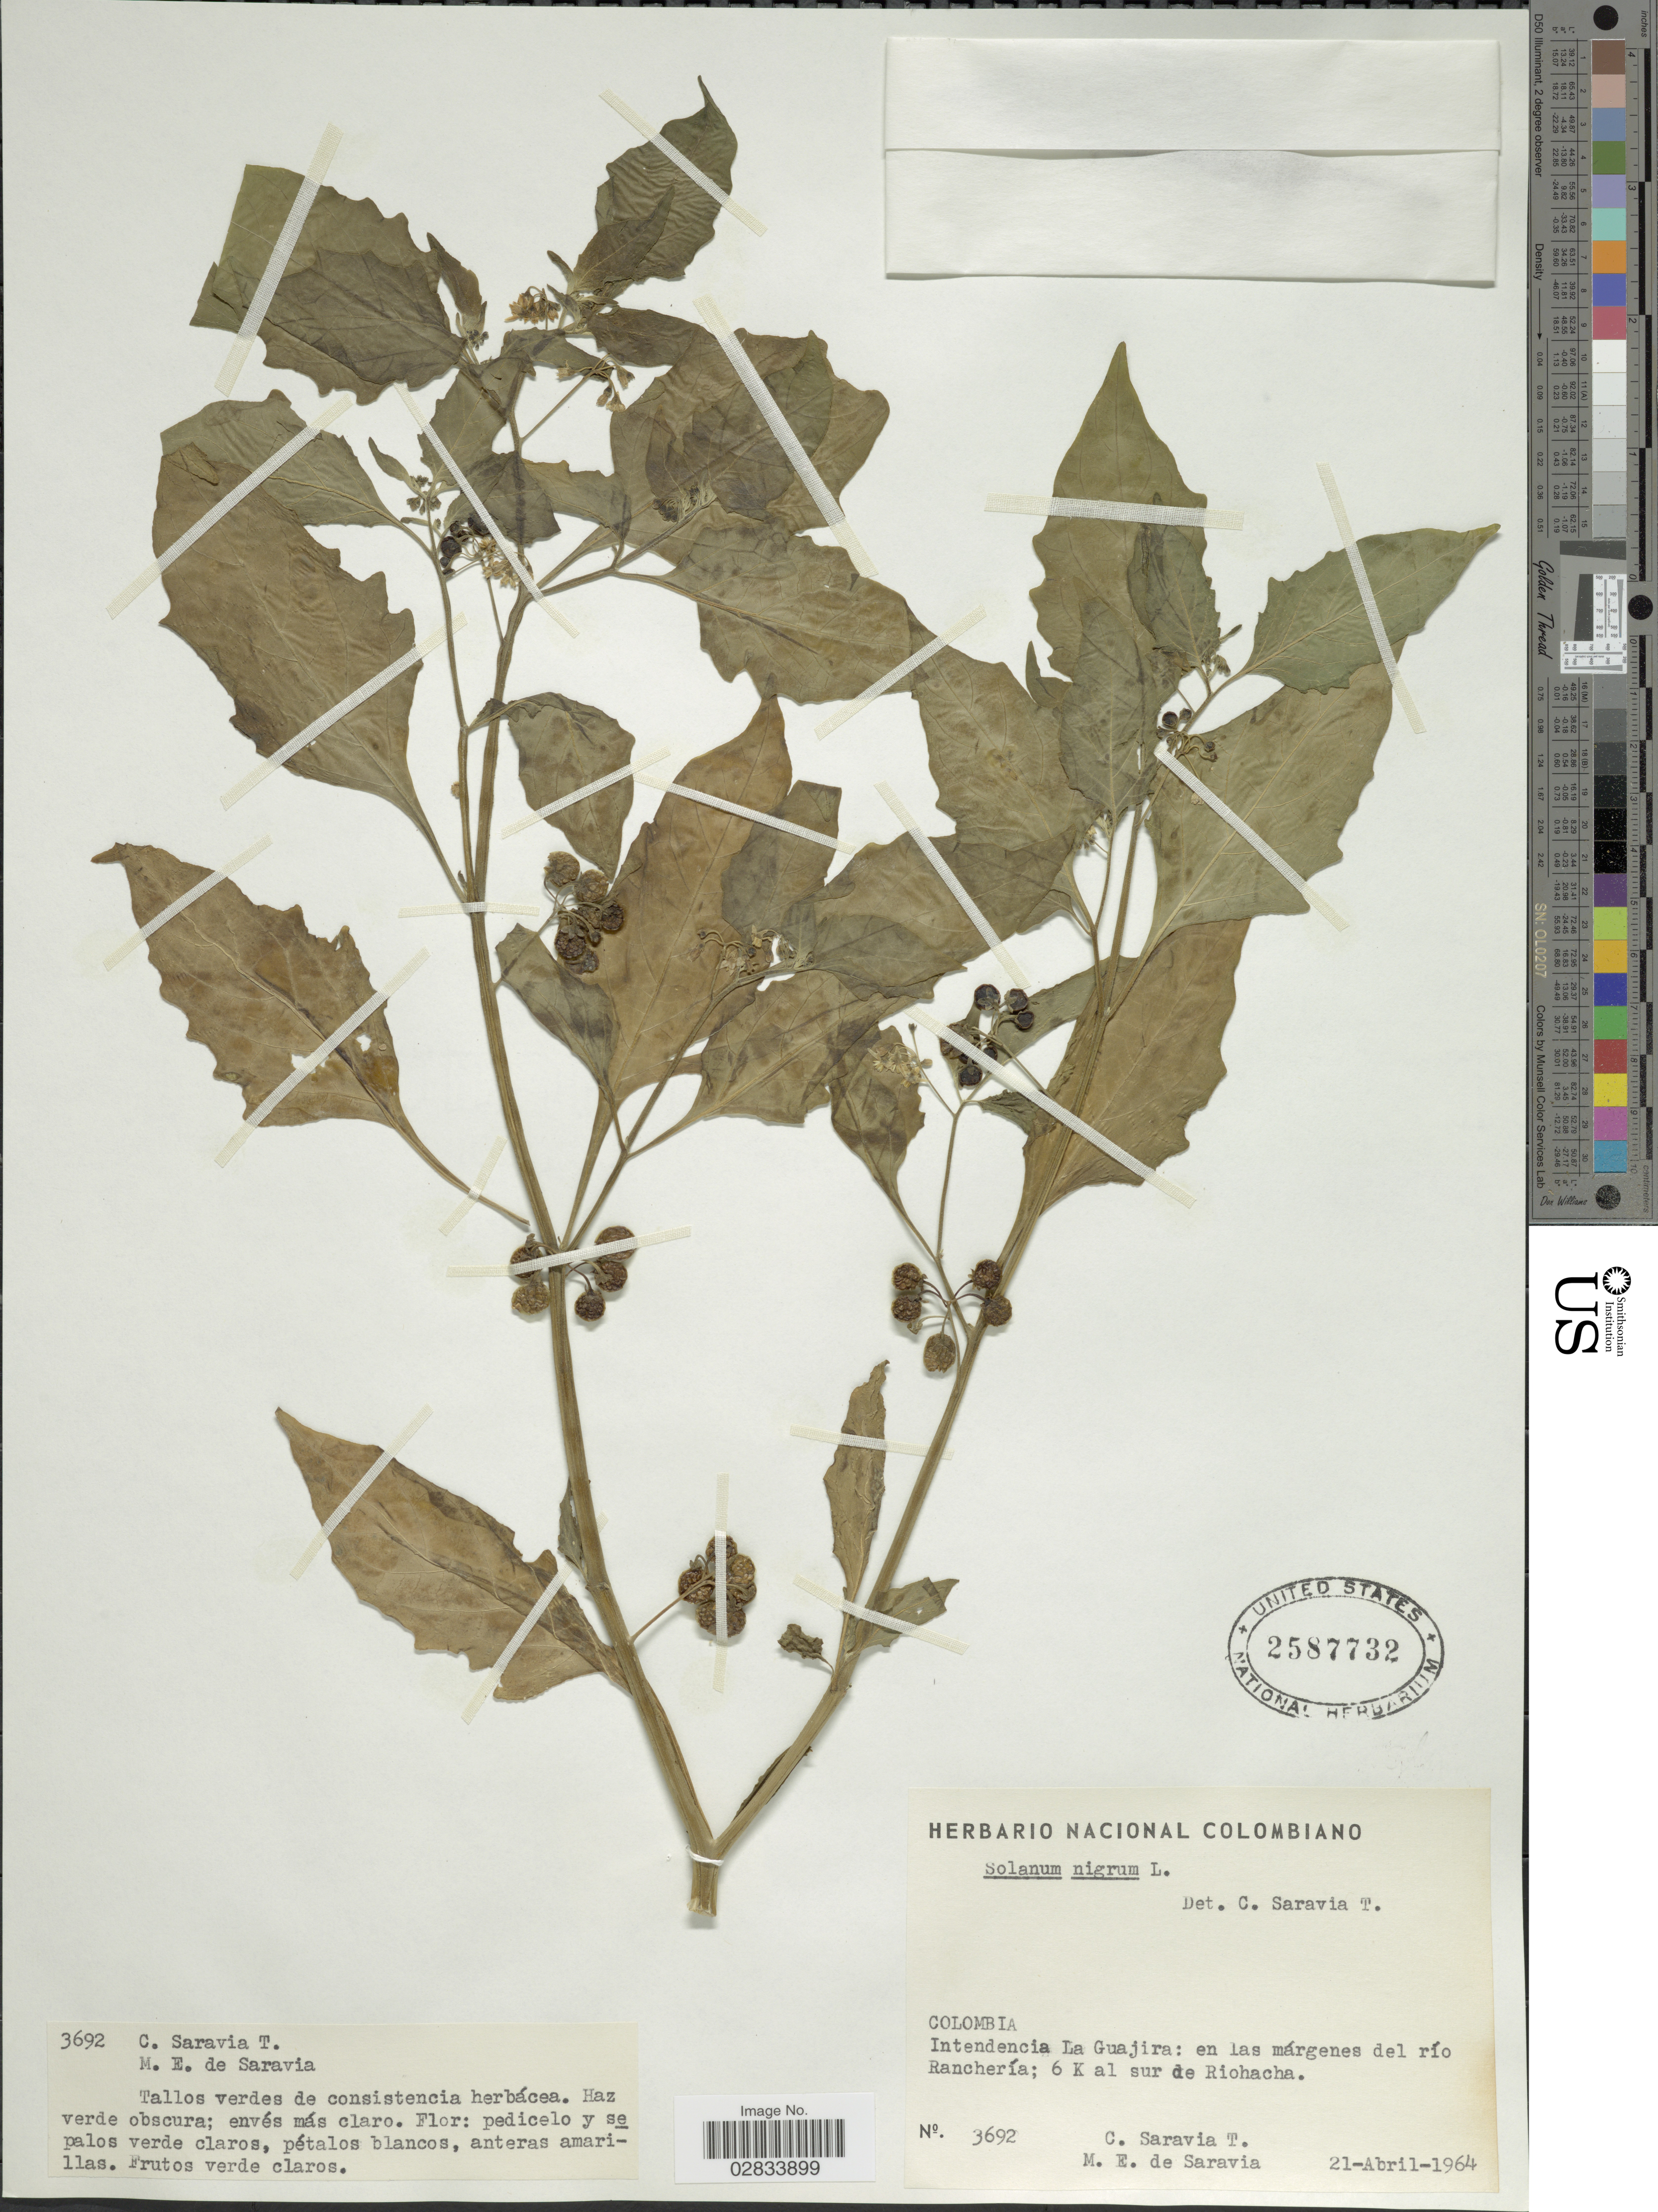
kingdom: Plantae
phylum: Tracheophyta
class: Magnoliopsida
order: Solanales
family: Solanaceae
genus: Solanum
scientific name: Solanum nigrum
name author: L.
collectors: C. Saravia T. & M. E. Saravia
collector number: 3692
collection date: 1964-04-21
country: Colombia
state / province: La Guajira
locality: Intendencia La Guajira: en las márgenes del río Ranchería; 6 K al sur de Riohacha.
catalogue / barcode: US 2587732